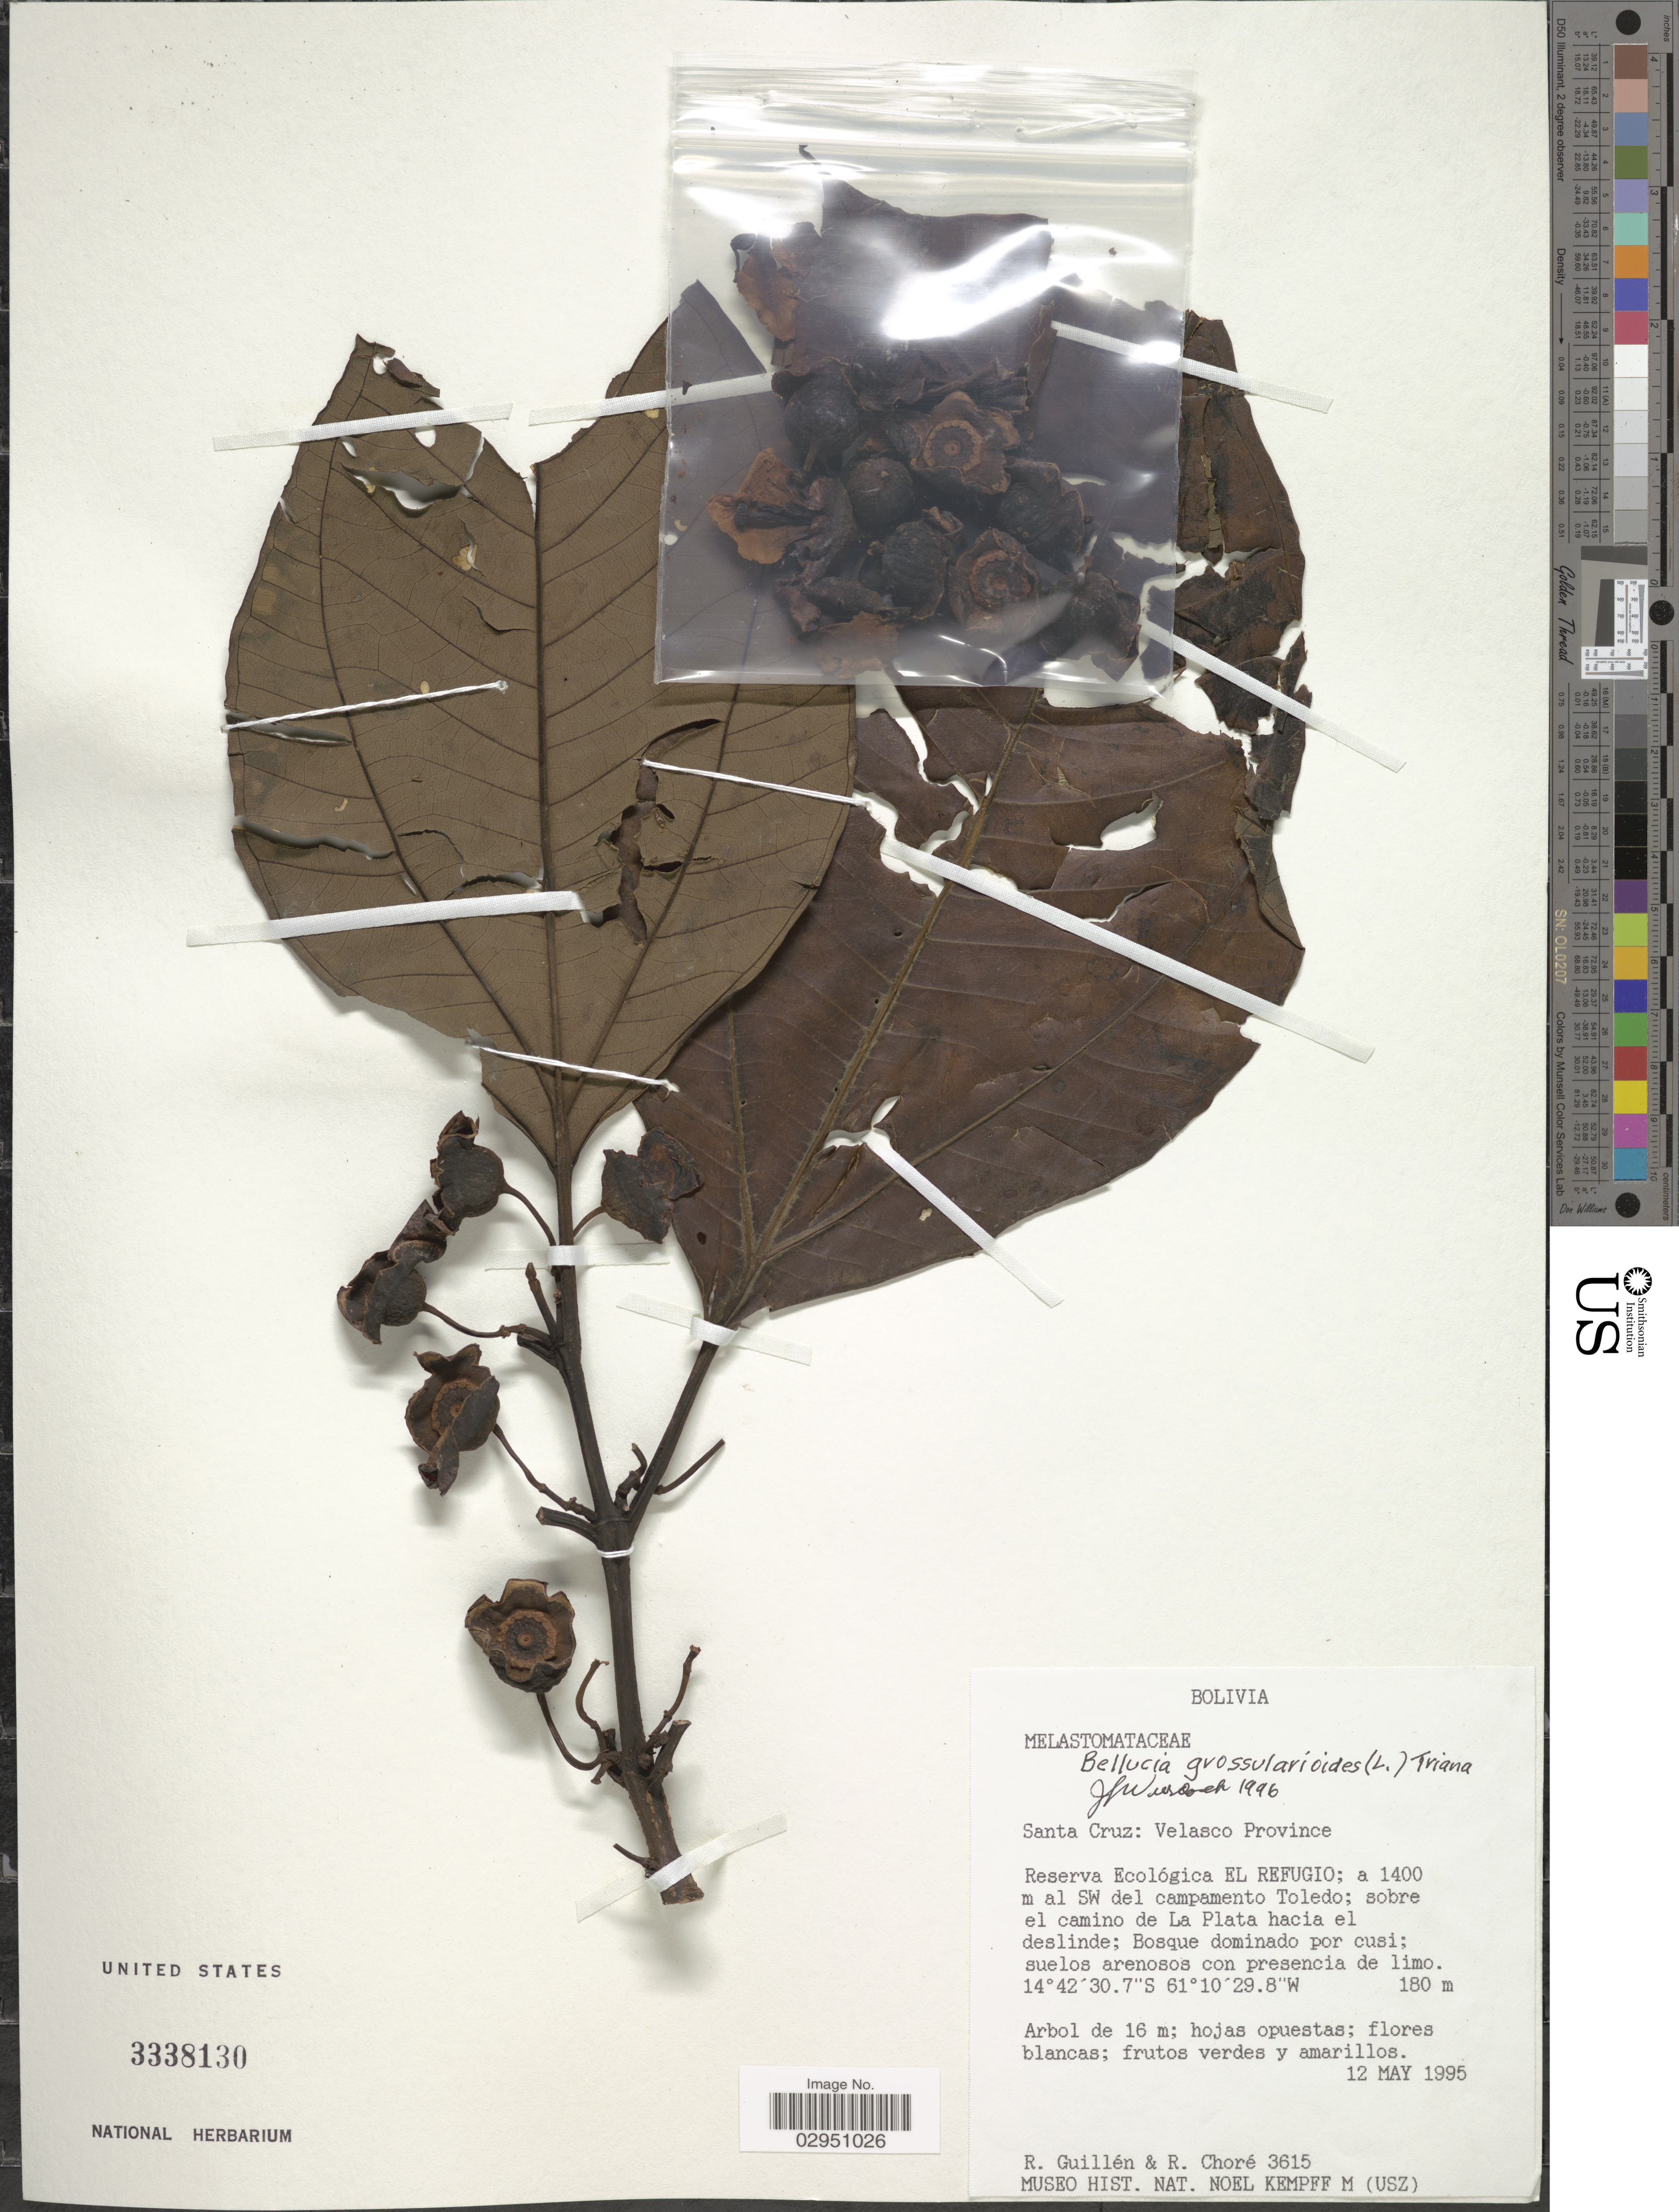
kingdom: Plantae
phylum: Tracheophyta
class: Magnoliopsida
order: Myrtales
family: Melastomataceae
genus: Bellucia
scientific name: Bellucia grossularioides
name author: (L.) Triana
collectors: R. Guillen & R. Choré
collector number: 3615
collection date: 1995-05-12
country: Bolivia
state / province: Santa Cruz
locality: Velasco Province. Reserva Ecológica El Refugio; a 1400 m al SW del campamento Toledo; sobre el camino de La Plata hacia el deslinde.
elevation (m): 180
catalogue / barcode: US 3338130